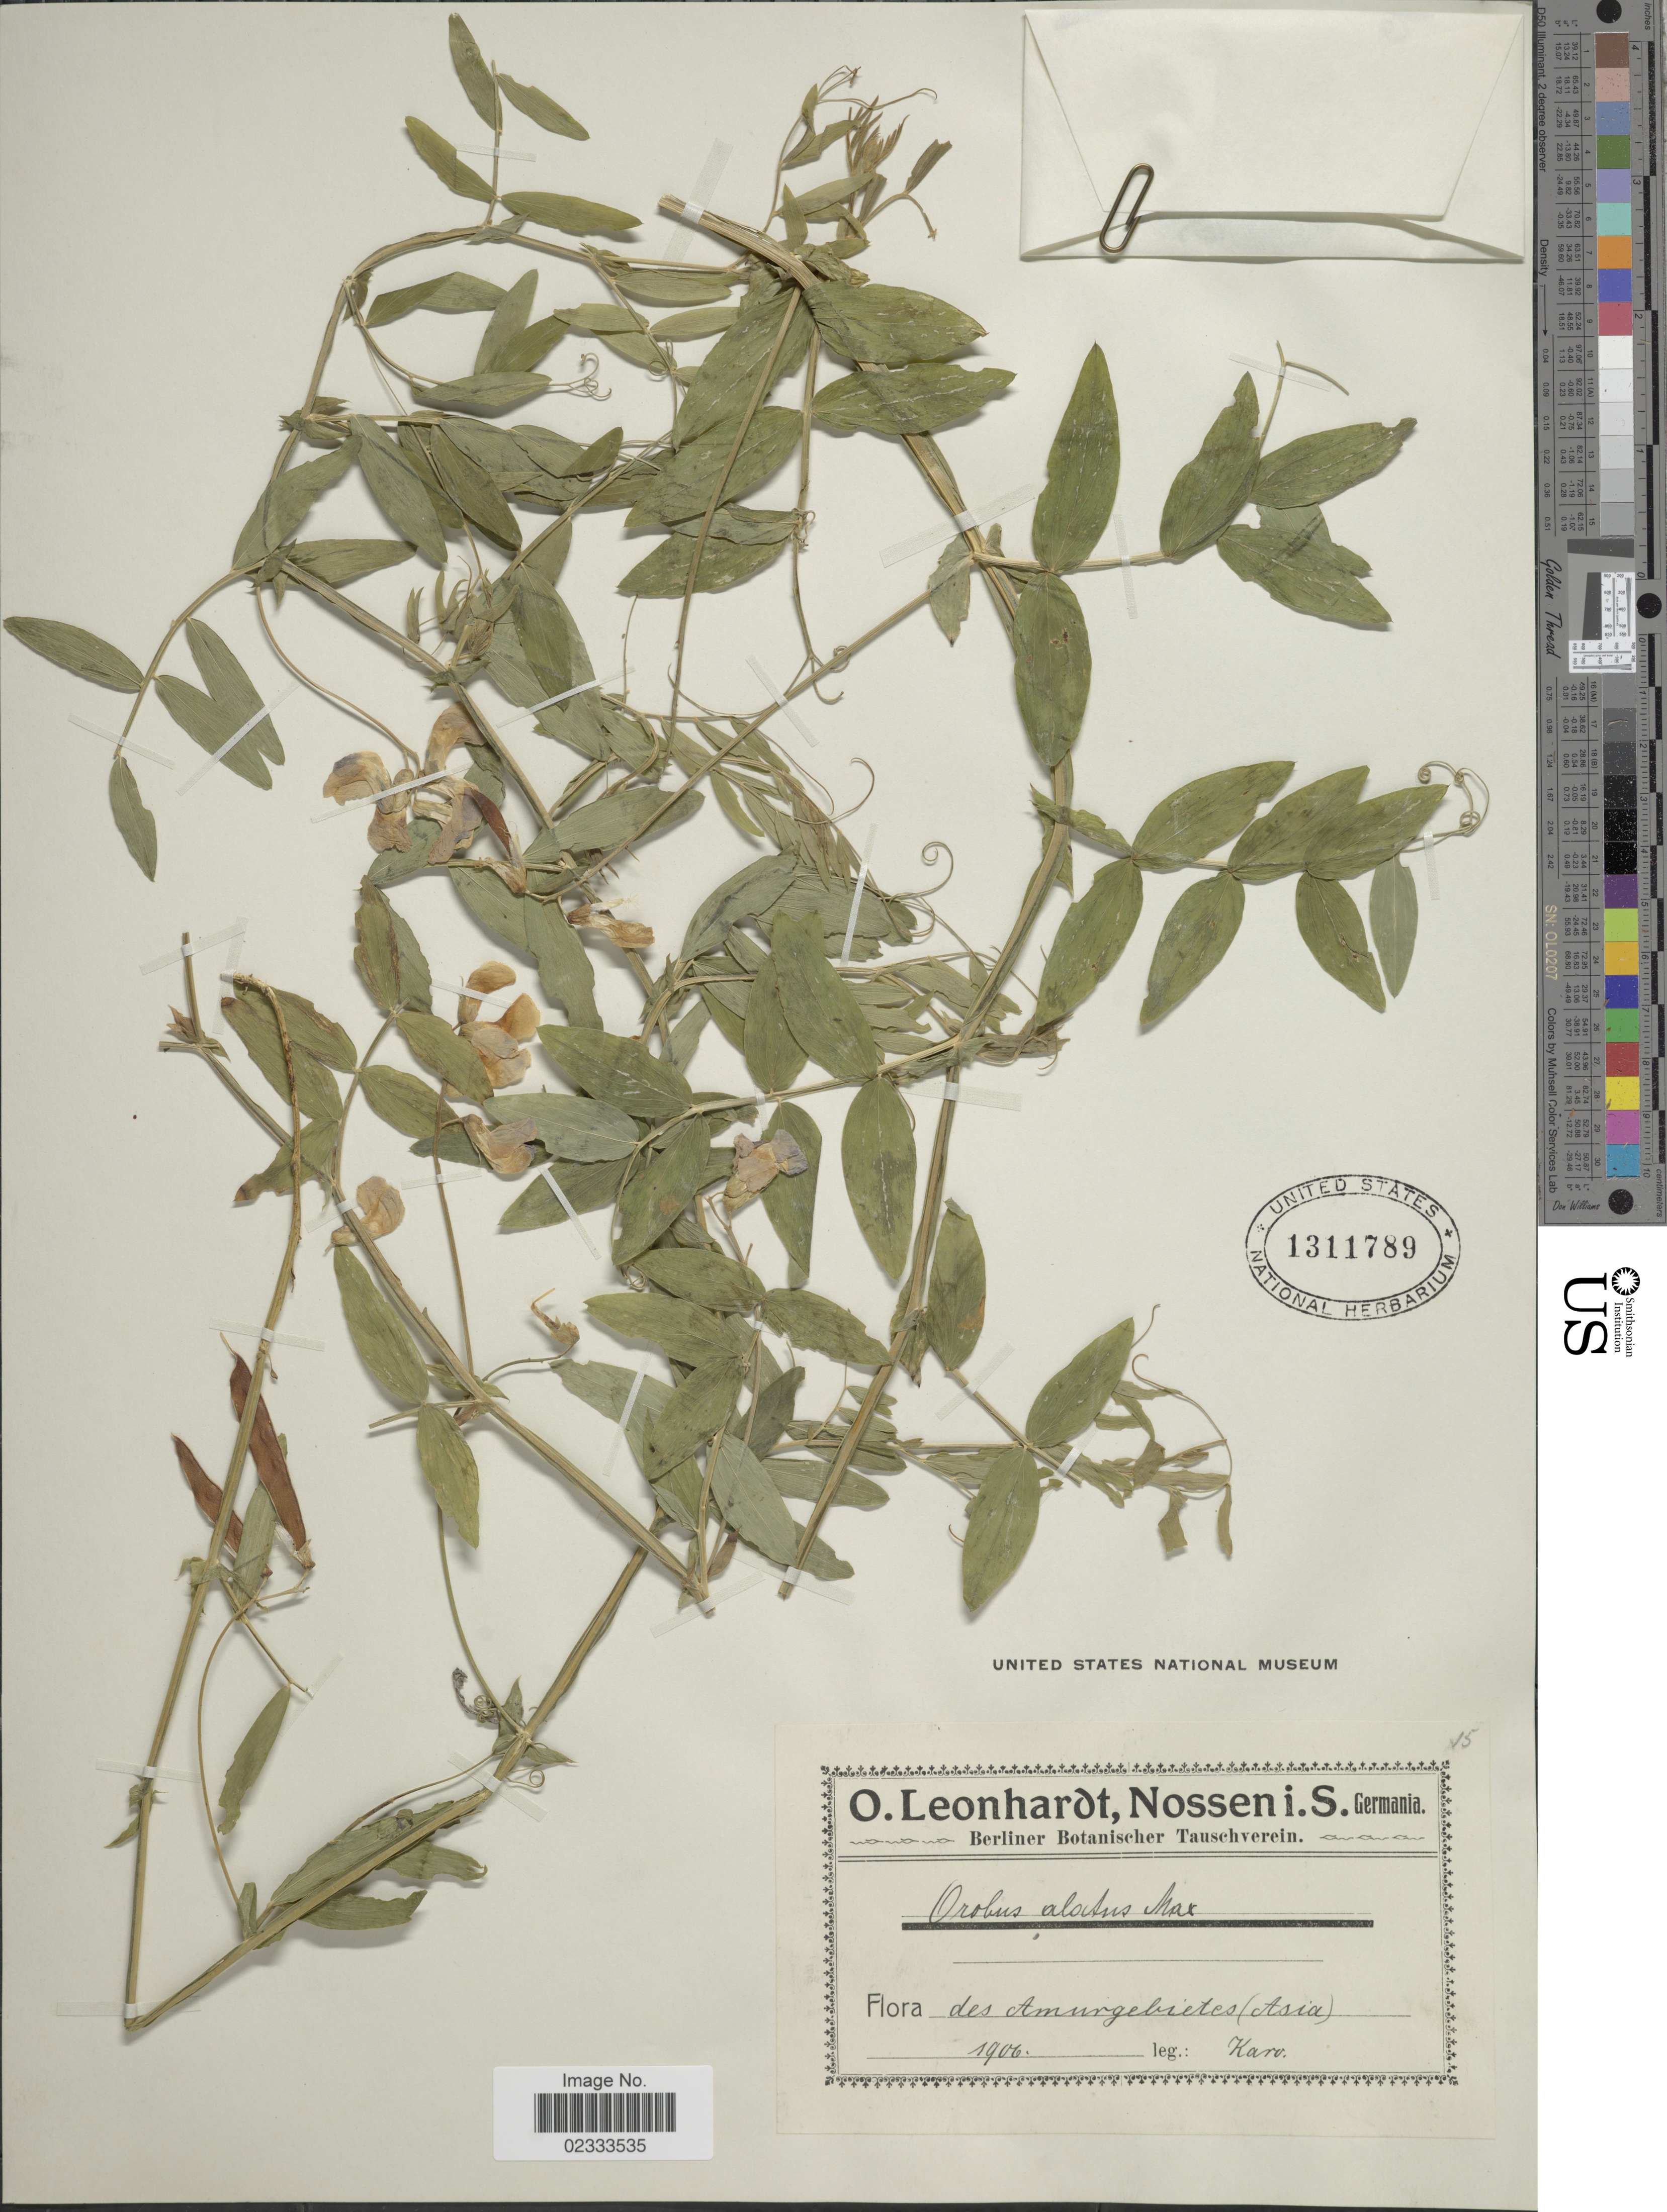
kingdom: Plantae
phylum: Tracheophyta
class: Magnoliopsida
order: Fabales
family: Fabaceae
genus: Lathyrus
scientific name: Lathyrus alatus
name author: (Maxim.) Kom.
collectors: Karo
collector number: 15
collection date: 1906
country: Russian Federation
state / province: Amur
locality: Des Amurgebietes (Asia)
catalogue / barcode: US 1311789